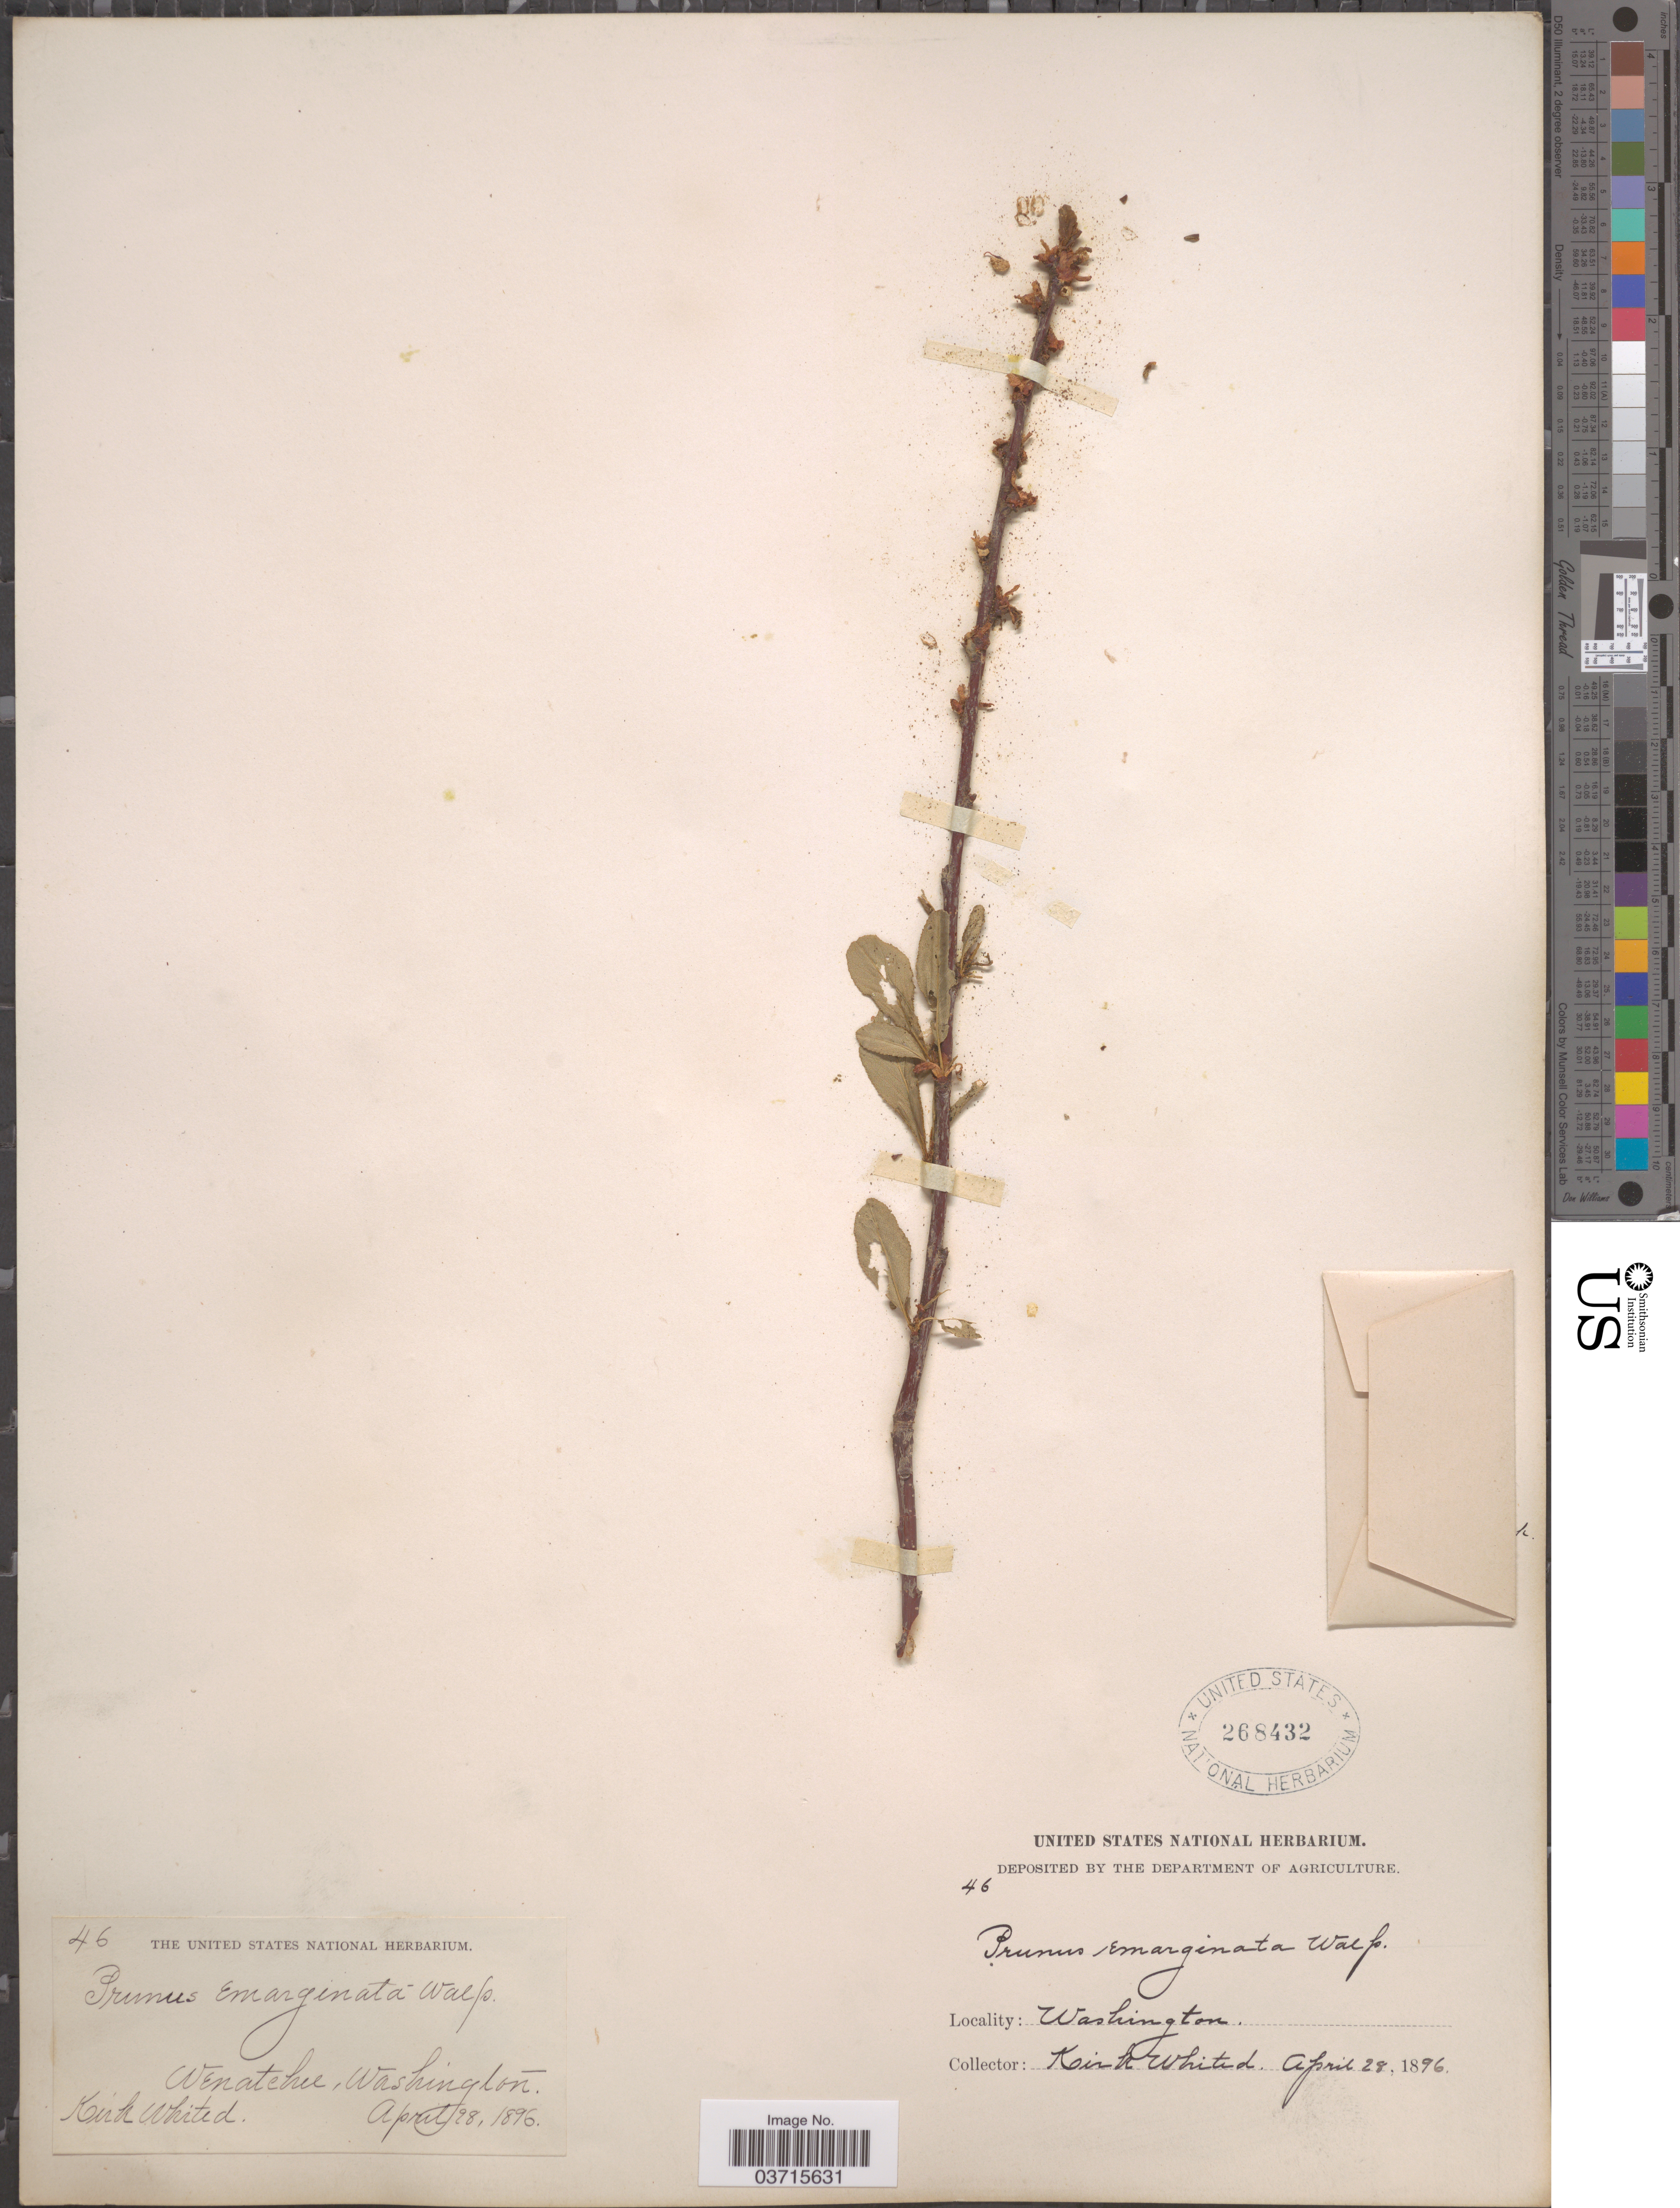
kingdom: Plantae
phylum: Tracheophyta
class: Magnoliopsida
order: Rosales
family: Rosaceae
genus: Prunus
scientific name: Prunus emarginata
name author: (Douglas ex Hook.) Eaton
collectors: K. Whited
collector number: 46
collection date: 1896-04-28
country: United States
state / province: Washington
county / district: Chelan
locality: Wenatchee.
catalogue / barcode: US 268432